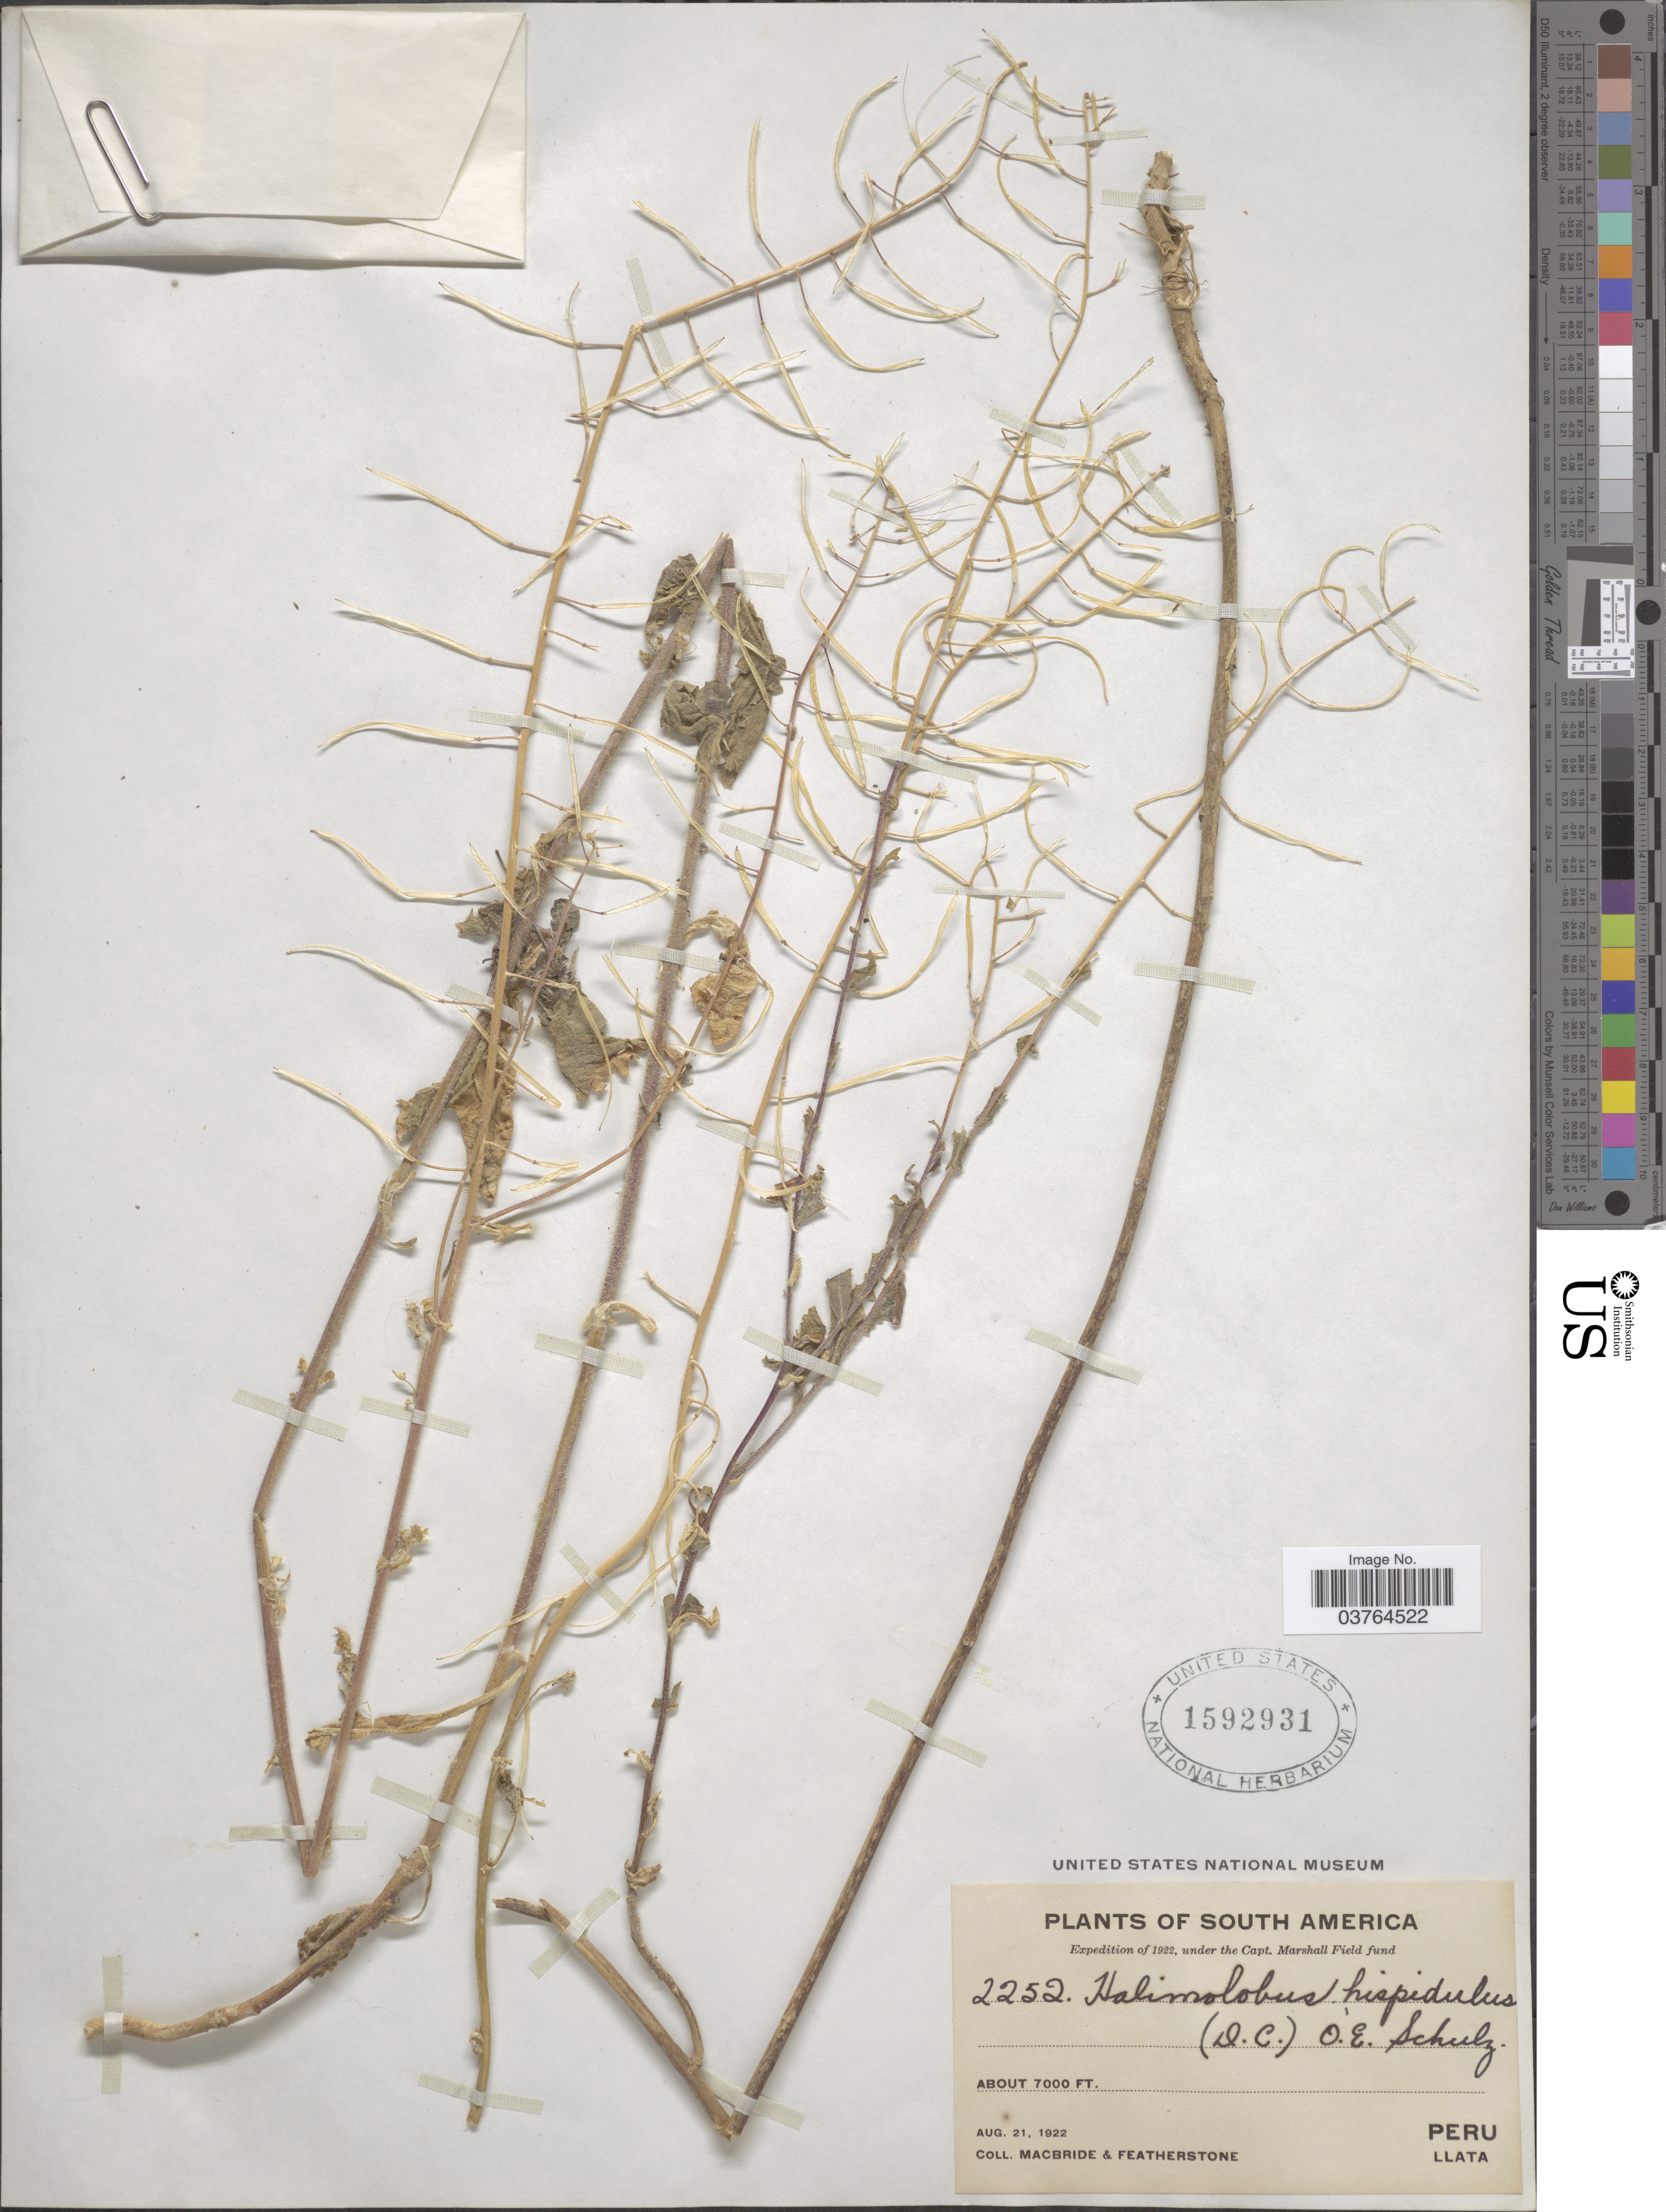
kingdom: Plantae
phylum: Tracheophyta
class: Magnoliopsida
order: Brassicales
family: Brassicaceae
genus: Exhalimolobos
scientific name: Exhalimolobos hispidulus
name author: (DC.) Al-Shehbaz & C.D. Bailey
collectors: Macbride, -- & -. Featherstone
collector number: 2252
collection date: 1922-08-21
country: Peru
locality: Llata.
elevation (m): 2134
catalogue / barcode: US 1592931